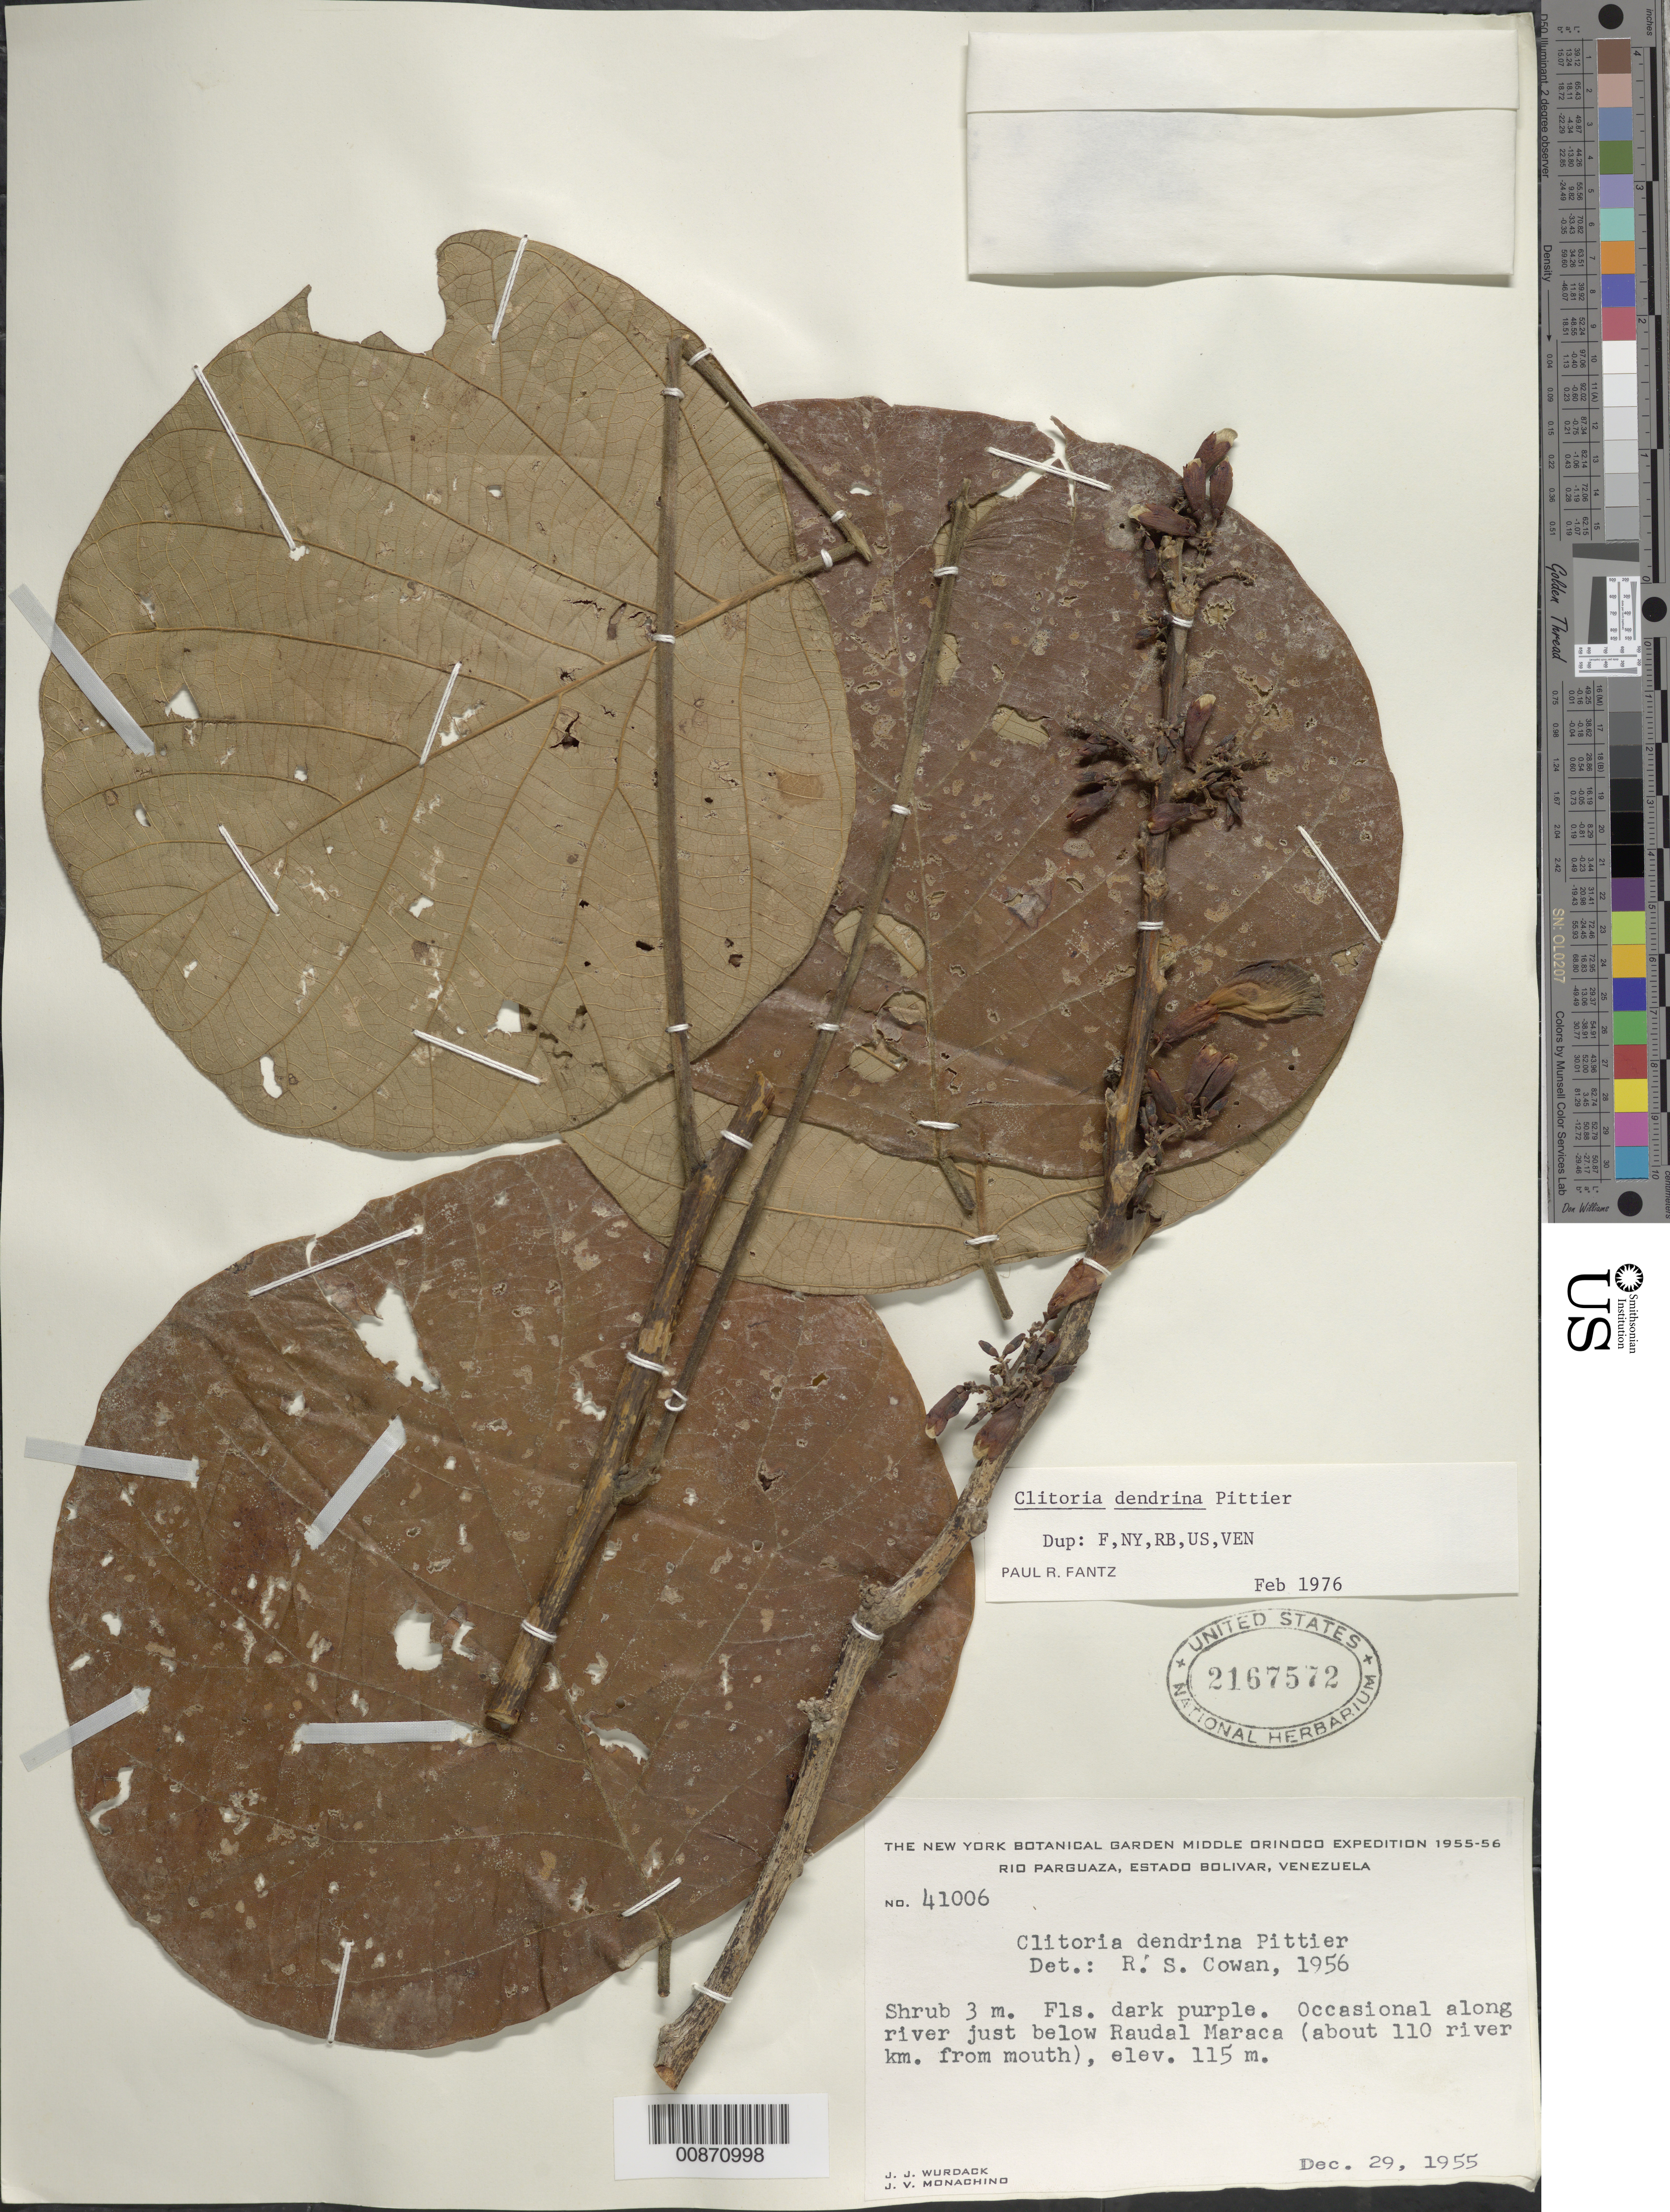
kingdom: Plantae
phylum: Tracheophyta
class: Magnoliopsida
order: Fabales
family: Fabaceae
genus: Clitoria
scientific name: Clitoria dendrina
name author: Pittier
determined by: Fantz, P. R., (FLAS), University of Florida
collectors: J. J. Wurdack & J. V. Monachino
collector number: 41006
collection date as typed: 29-Dec-55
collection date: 1955-12-29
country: Venezuela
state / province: Bolívar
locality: Río Parguaza, just below Raudal Maraca (about 110 river km from mouth)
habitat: Along river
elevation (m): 115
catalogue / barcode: US 2167572